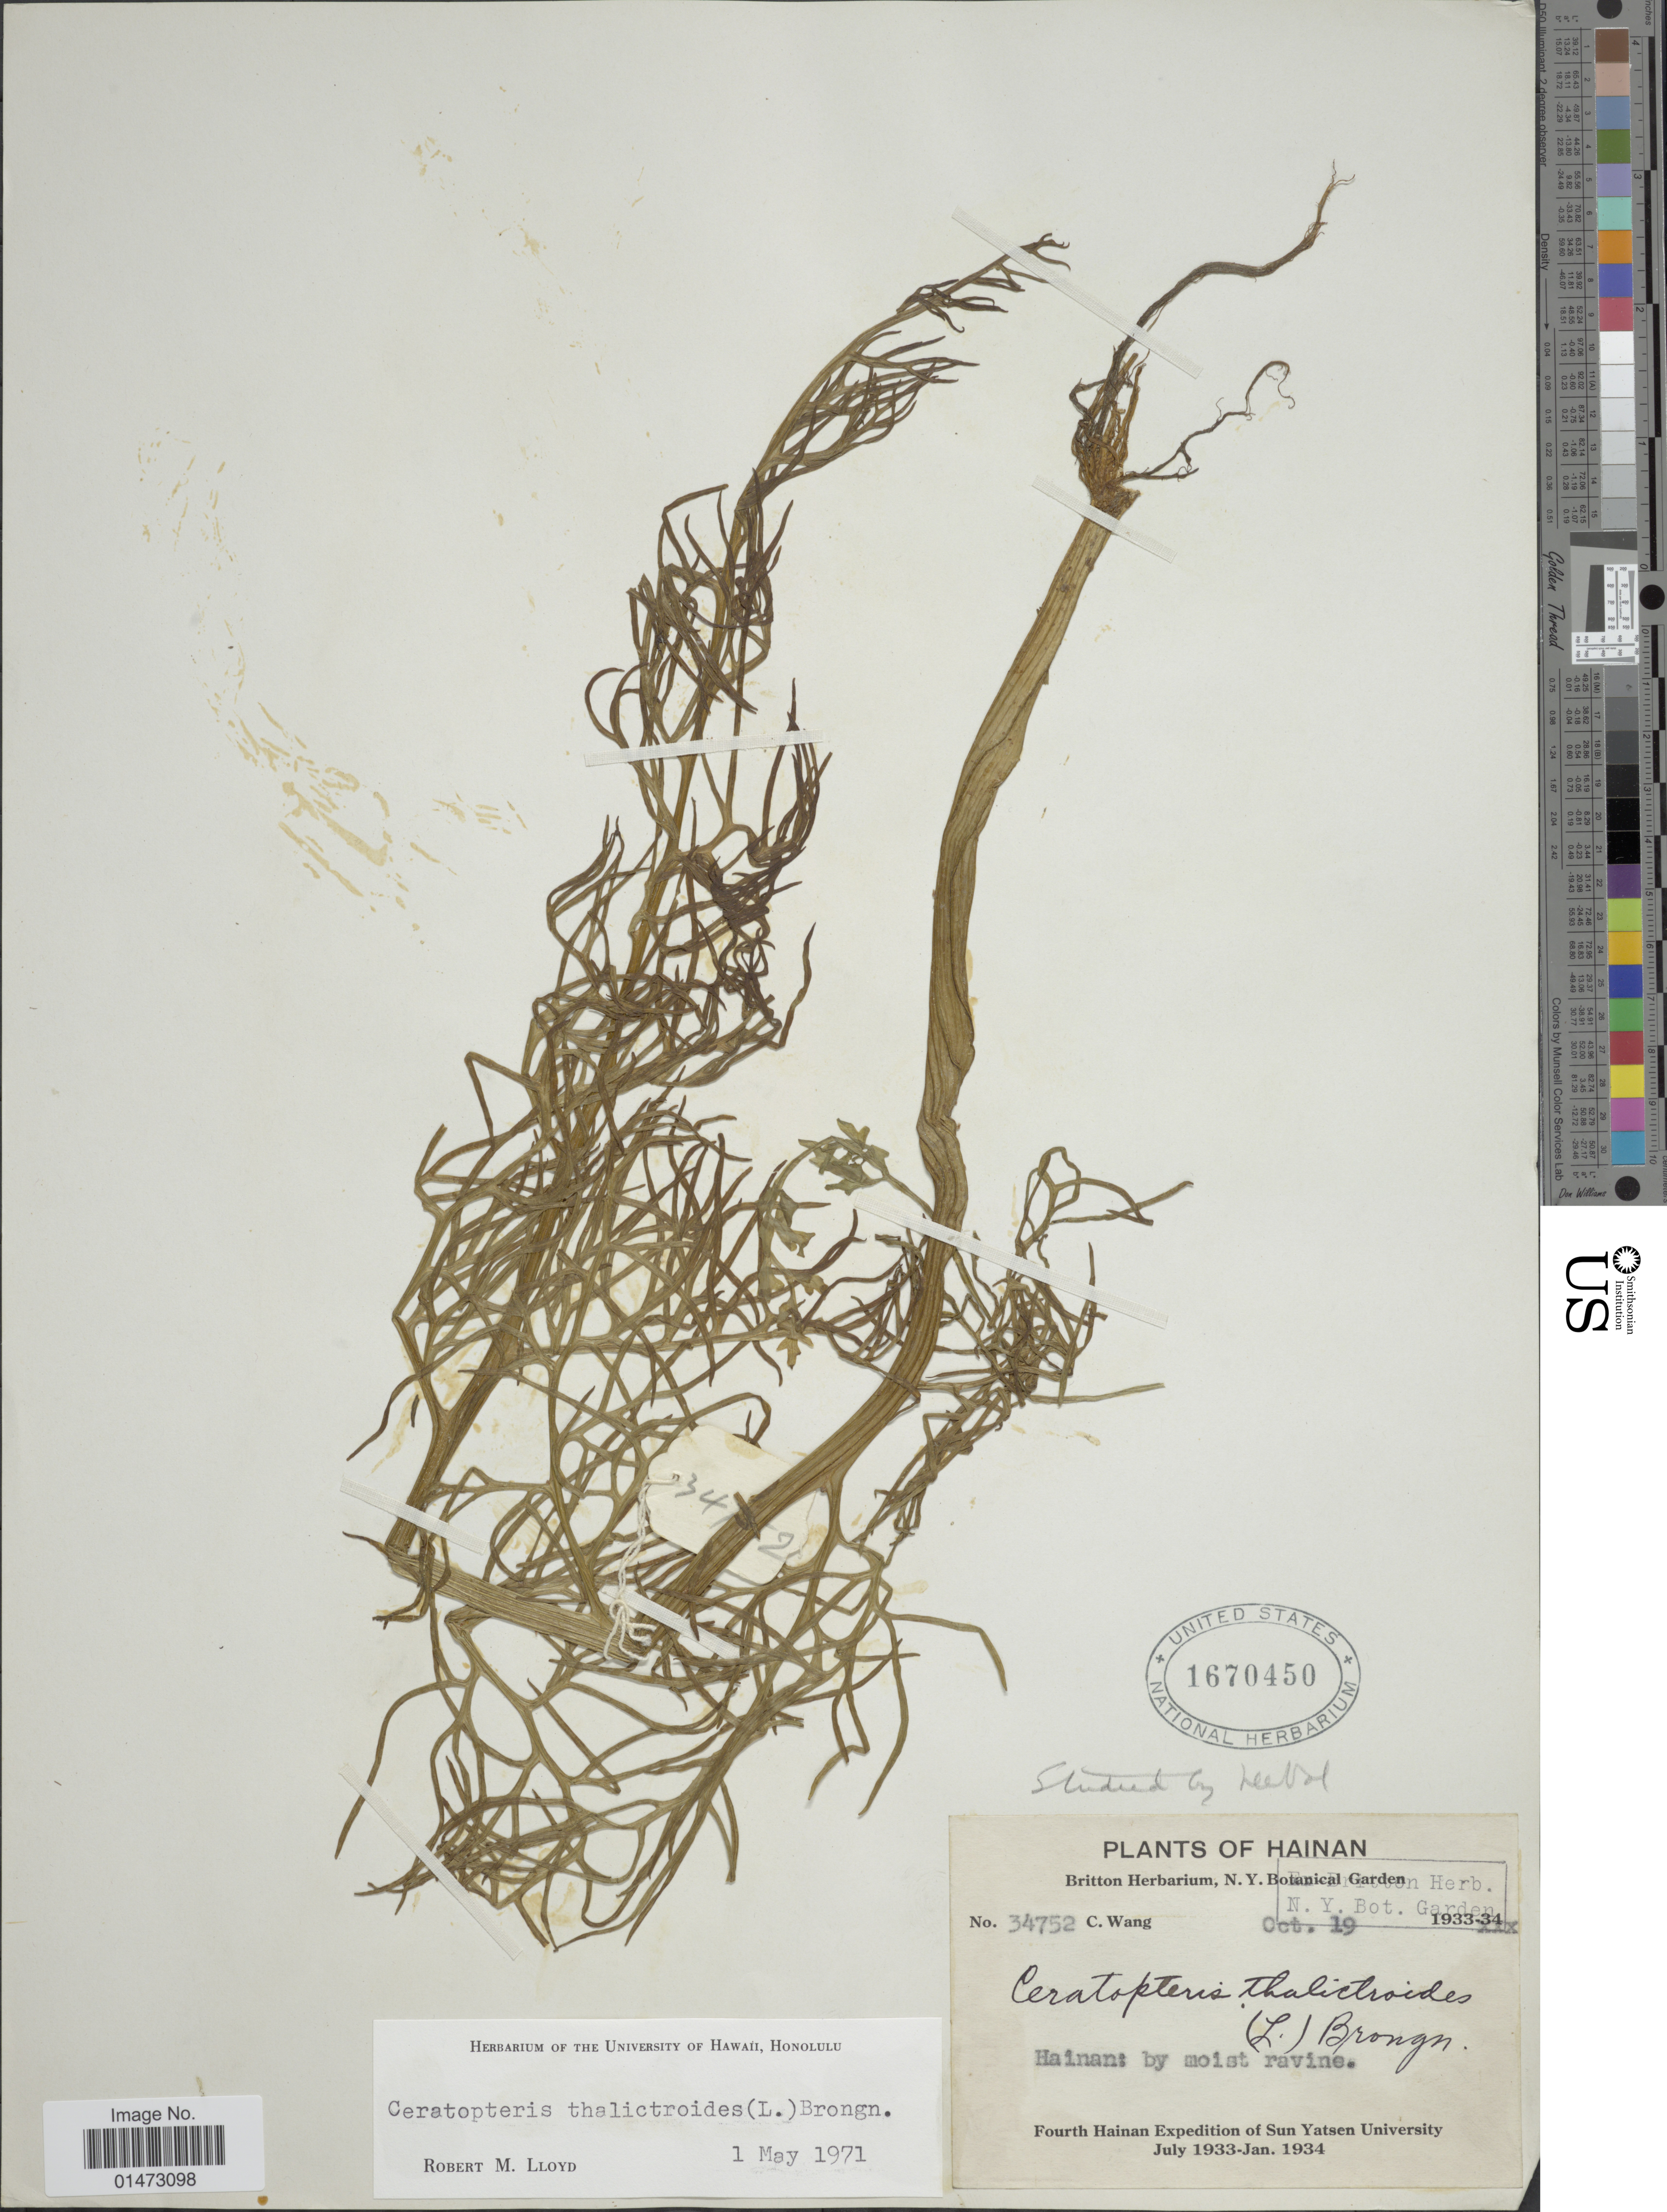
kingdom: Plantae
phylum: Tracheophyta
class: Polypodiopsida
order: Polypodiales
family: Pteridaceae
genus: Ceratopteris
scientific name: Ceratopteris thalictroides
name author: (L.) Brongn.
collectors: C. Wang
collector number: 34752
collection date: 1933-10-19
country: China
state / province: Hainan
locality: By moist ravine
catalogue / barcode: US 1670450